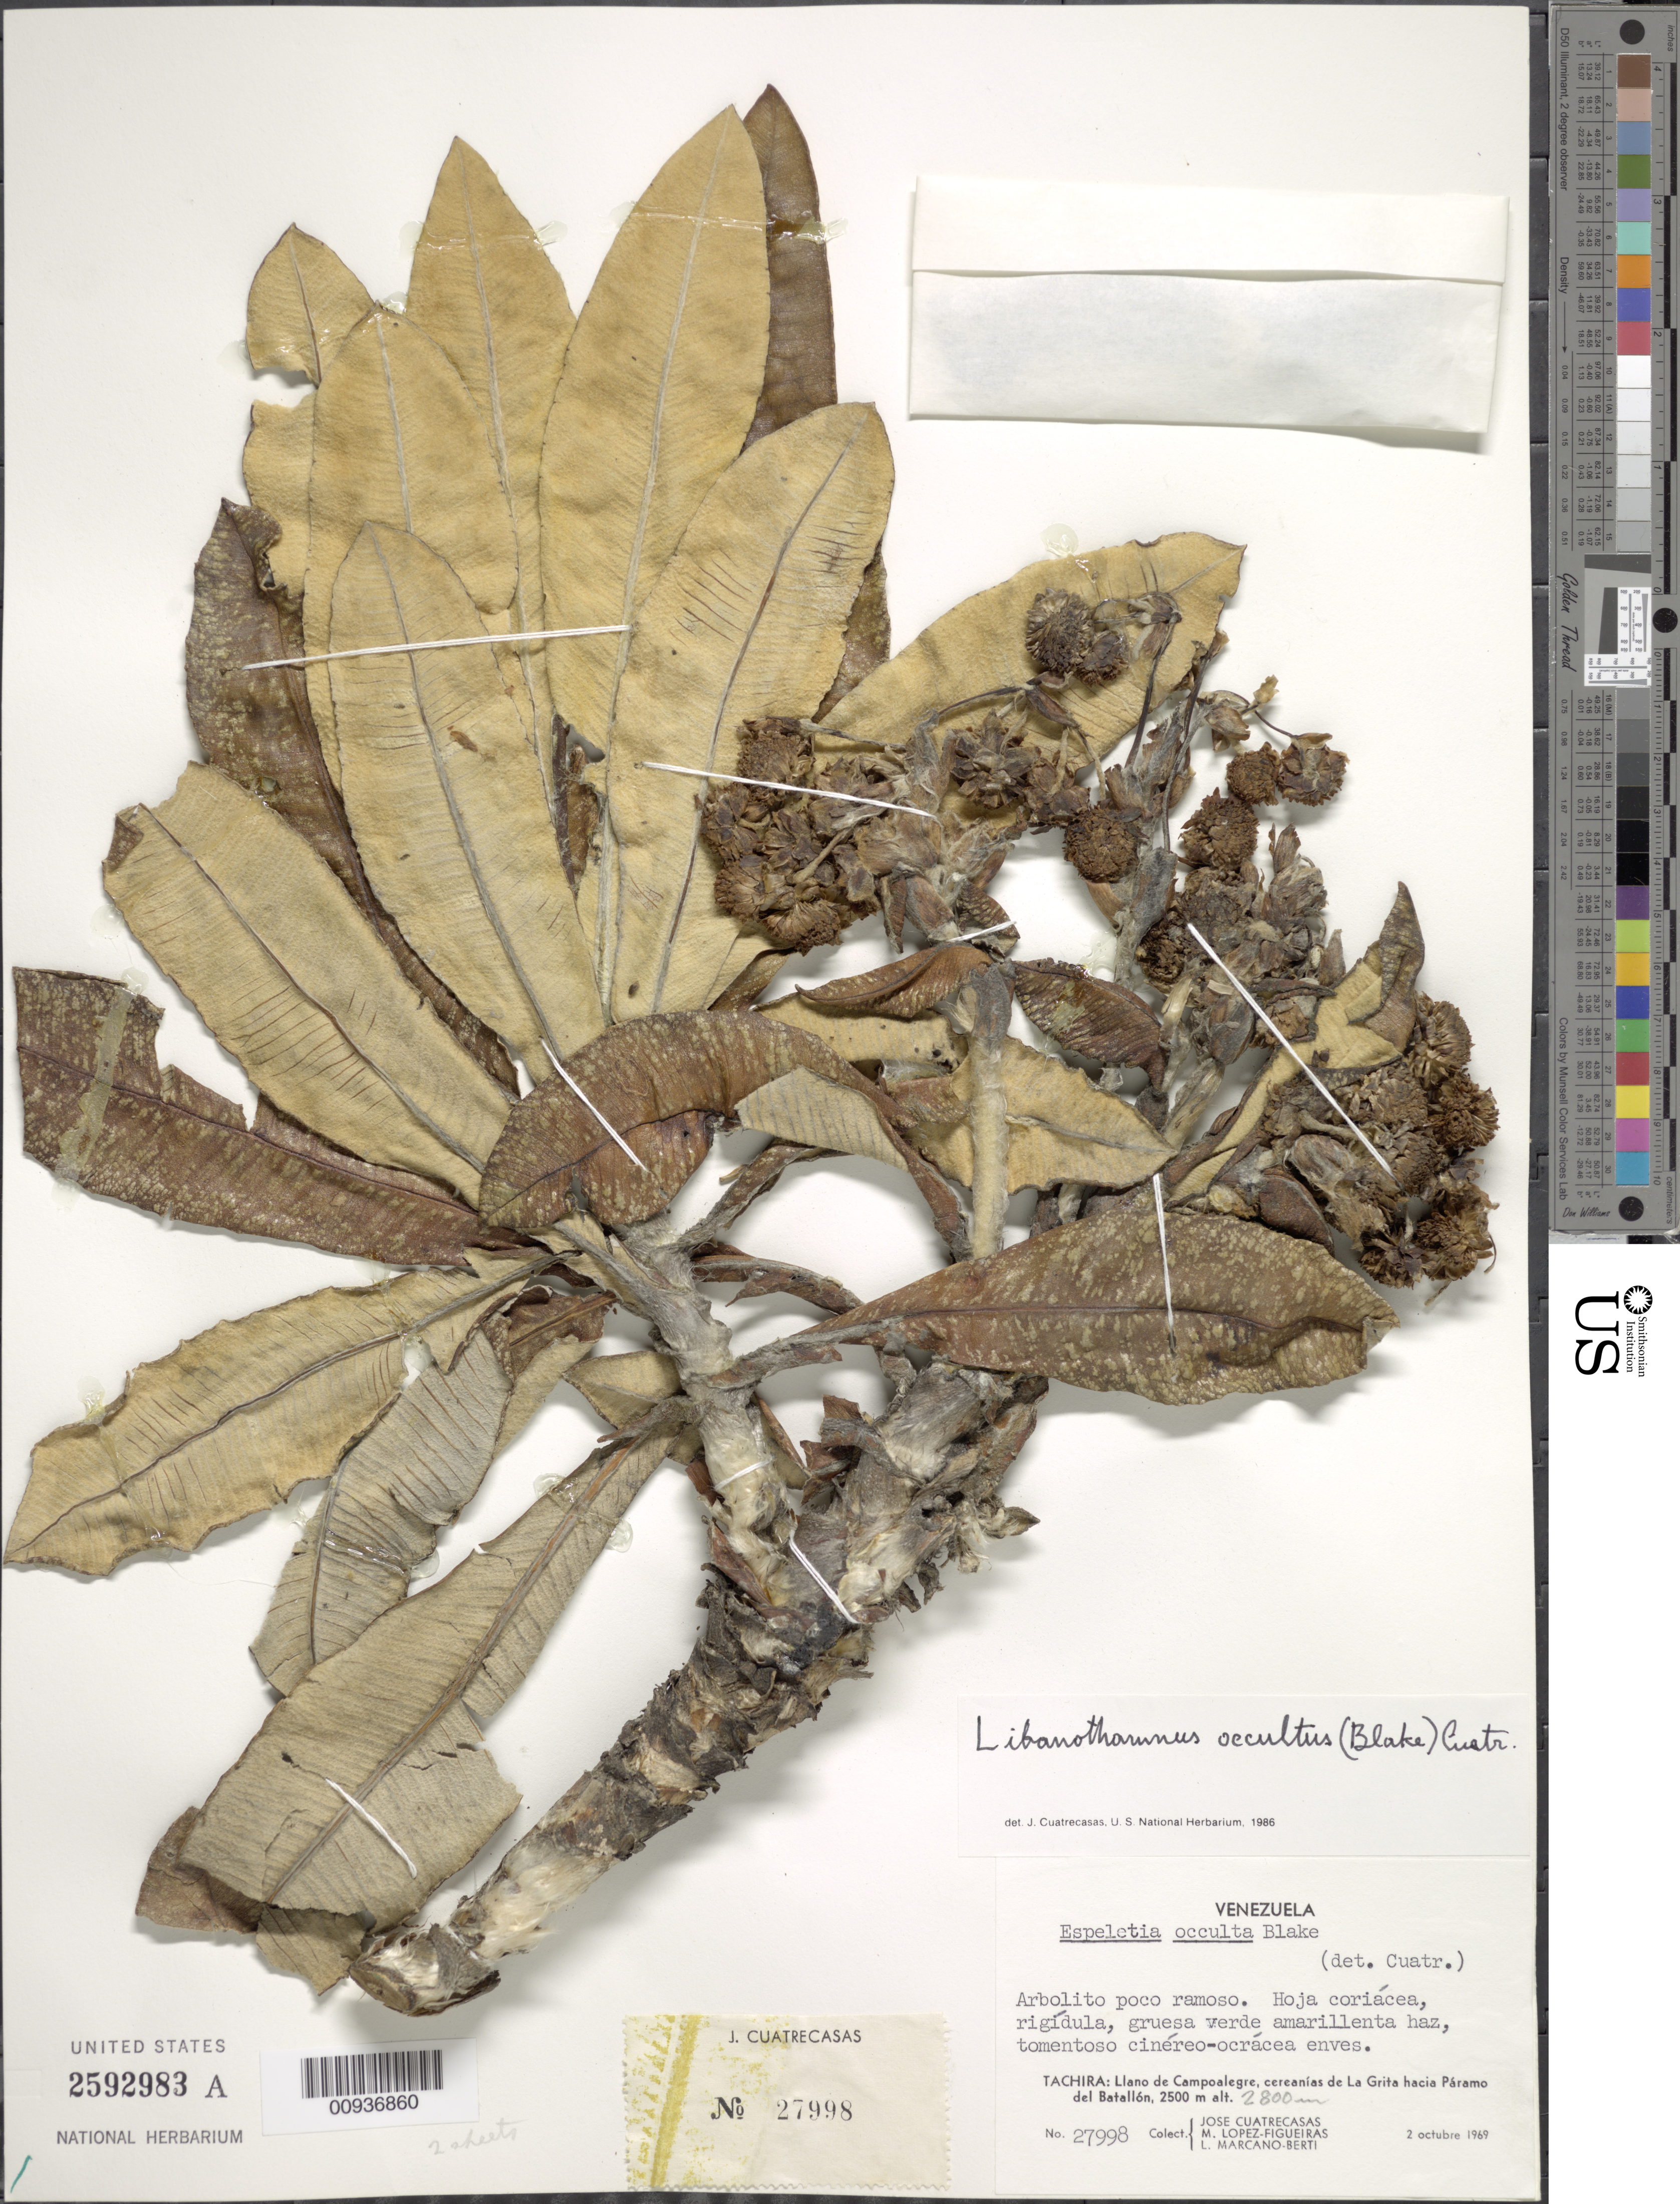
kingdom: Plantae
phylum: Tracheophyta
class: Magnoliopsida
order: Asterales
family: Asteraceae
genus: Libanothamnus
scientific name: Libanothamnus occultus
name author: (S.F. Blake) Cuatrec.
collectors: J. Cuatrecasas, M. López Figueiras & L. Marcano-Berti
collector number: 27998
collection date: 1969-10-02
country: Venezuela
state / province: Táchira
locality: Llano de Campoalegre, cercanías de La Grita hacia Páramo del Batallón.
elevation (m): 2500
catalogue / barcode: US 2592983A